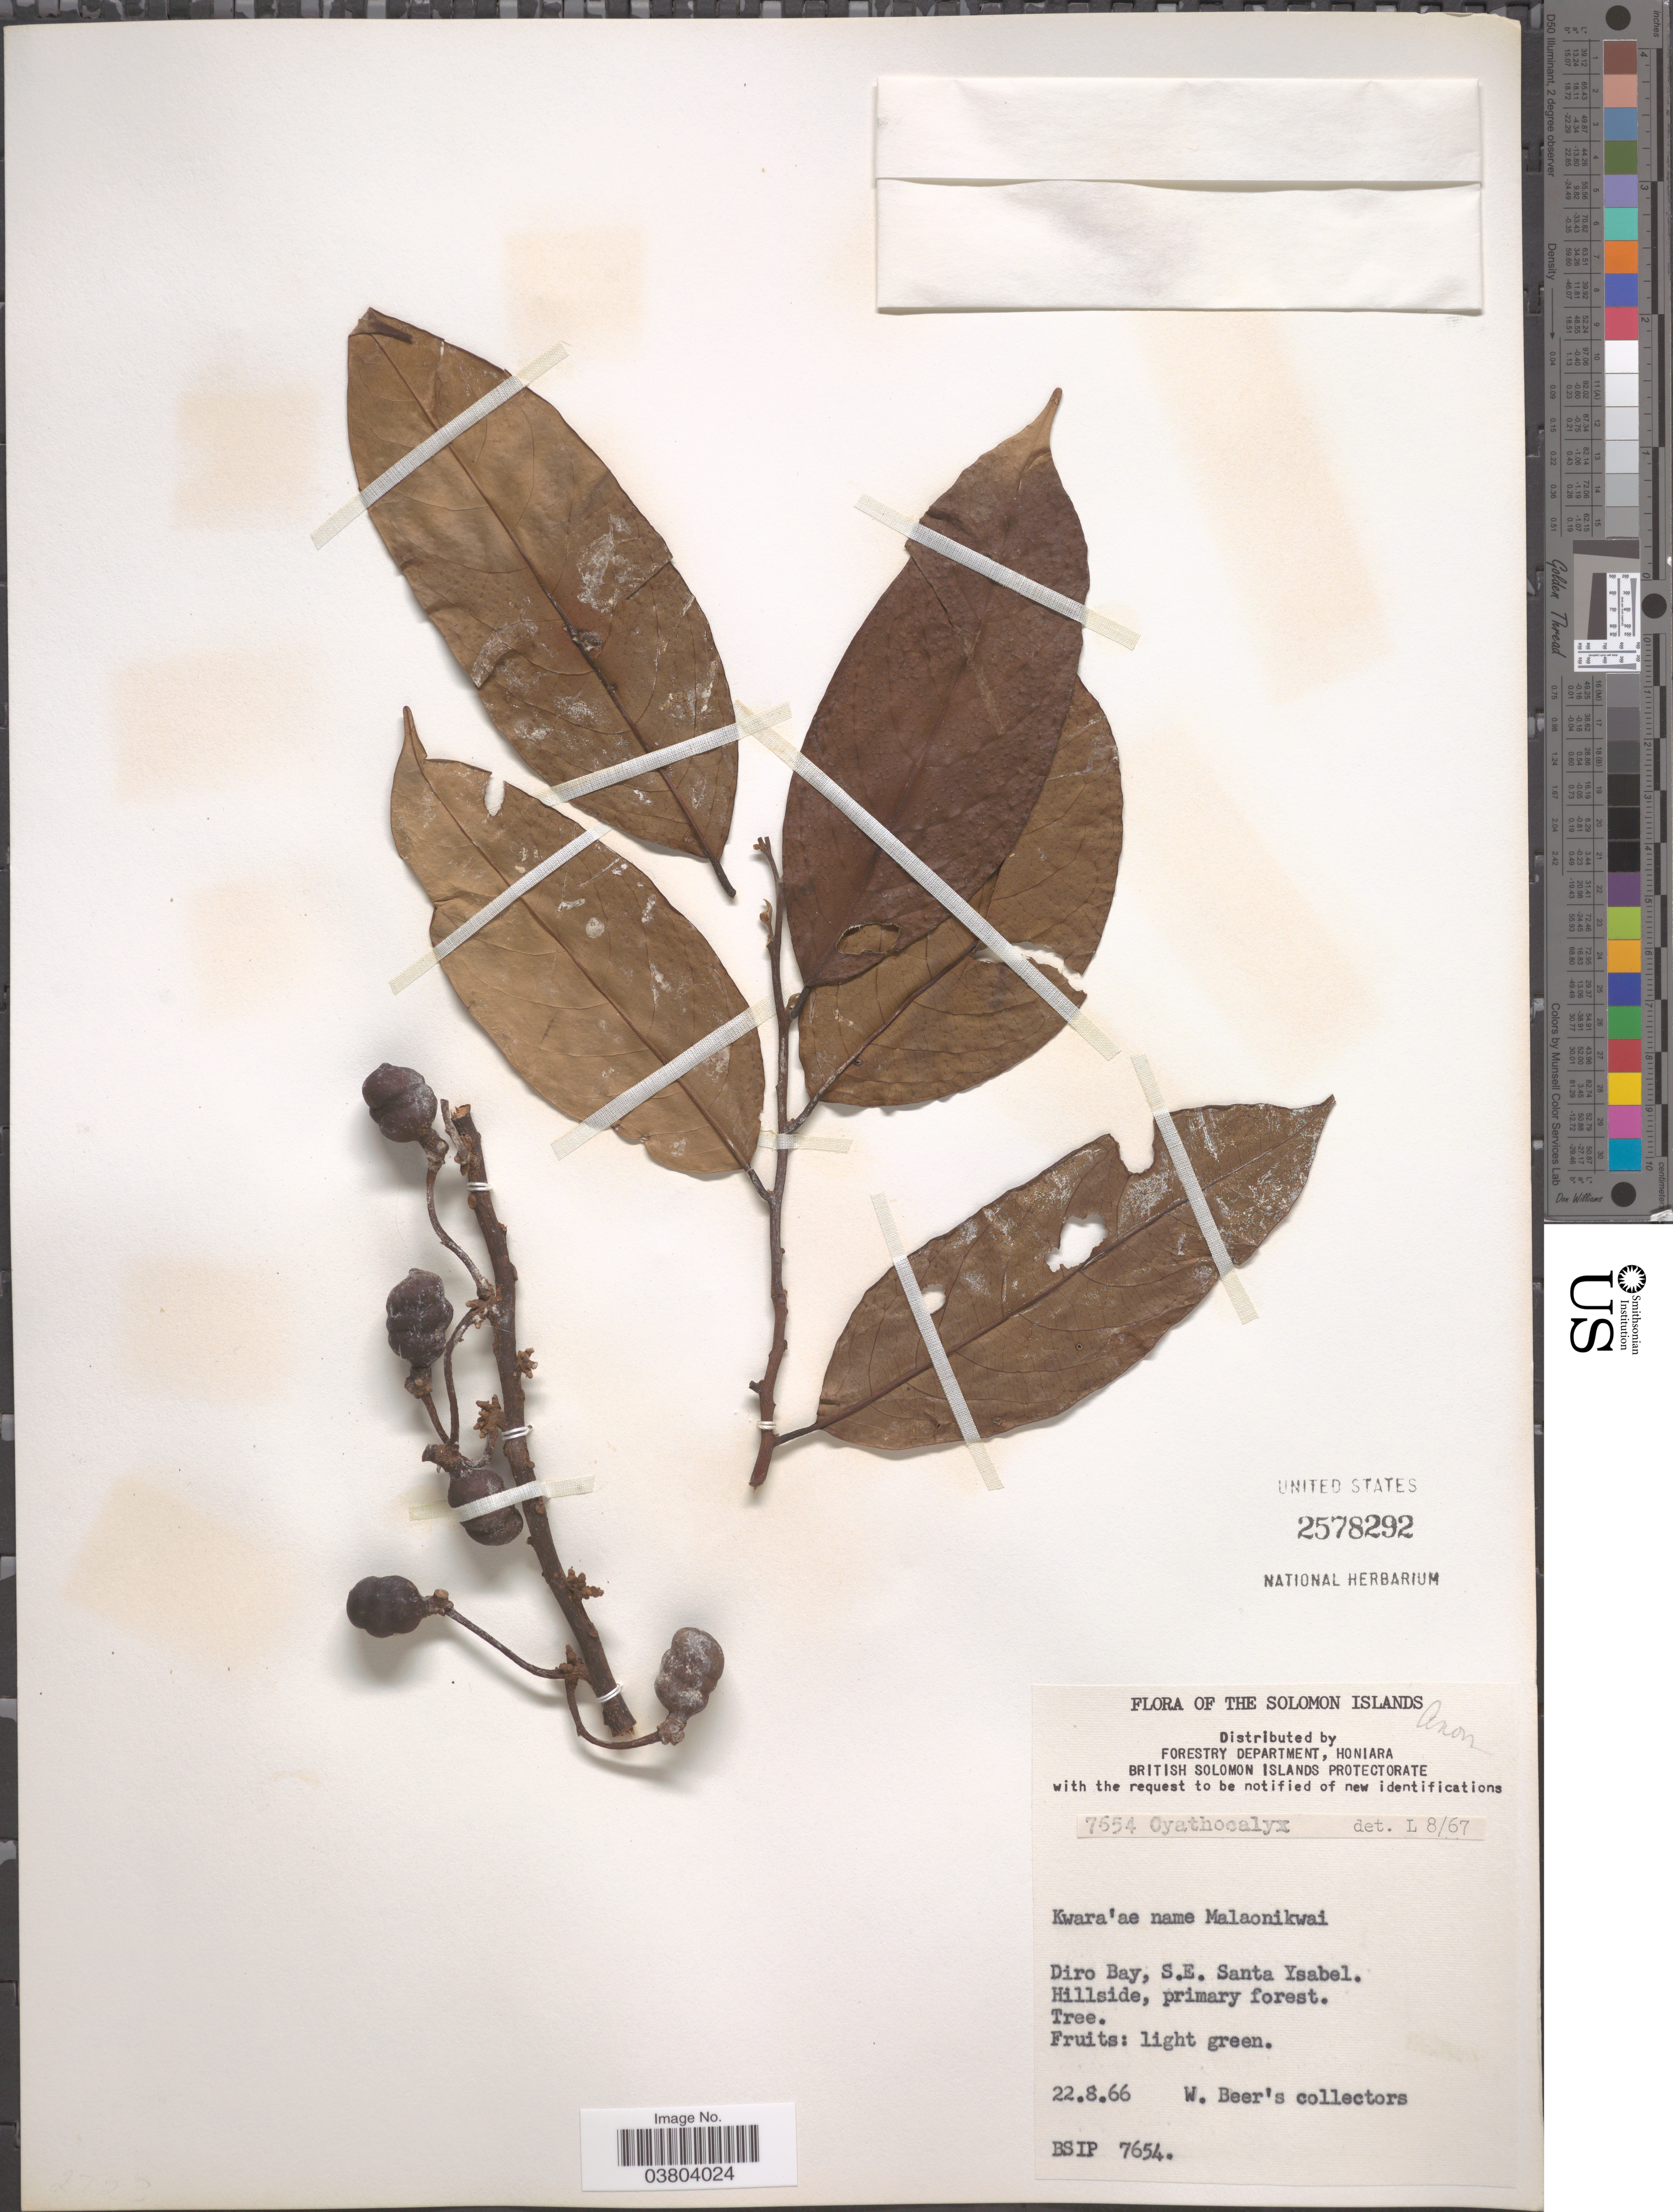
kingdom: Plantae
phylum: Tracheophyta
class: Magnoliopsida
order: Magnoliales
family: Annonaceae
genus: Cyathocalyx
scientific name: Cyathocalyx sp.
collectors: W. Beer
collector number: BSIP 7654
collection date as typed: Transcribed d/m/y: 22/8/66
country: Solomon Islands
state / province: Solomon Islands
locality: British Solomon Islands. Diro Bau, S. E. Santa Ysabel. Hillside.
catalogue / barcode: US 2578292